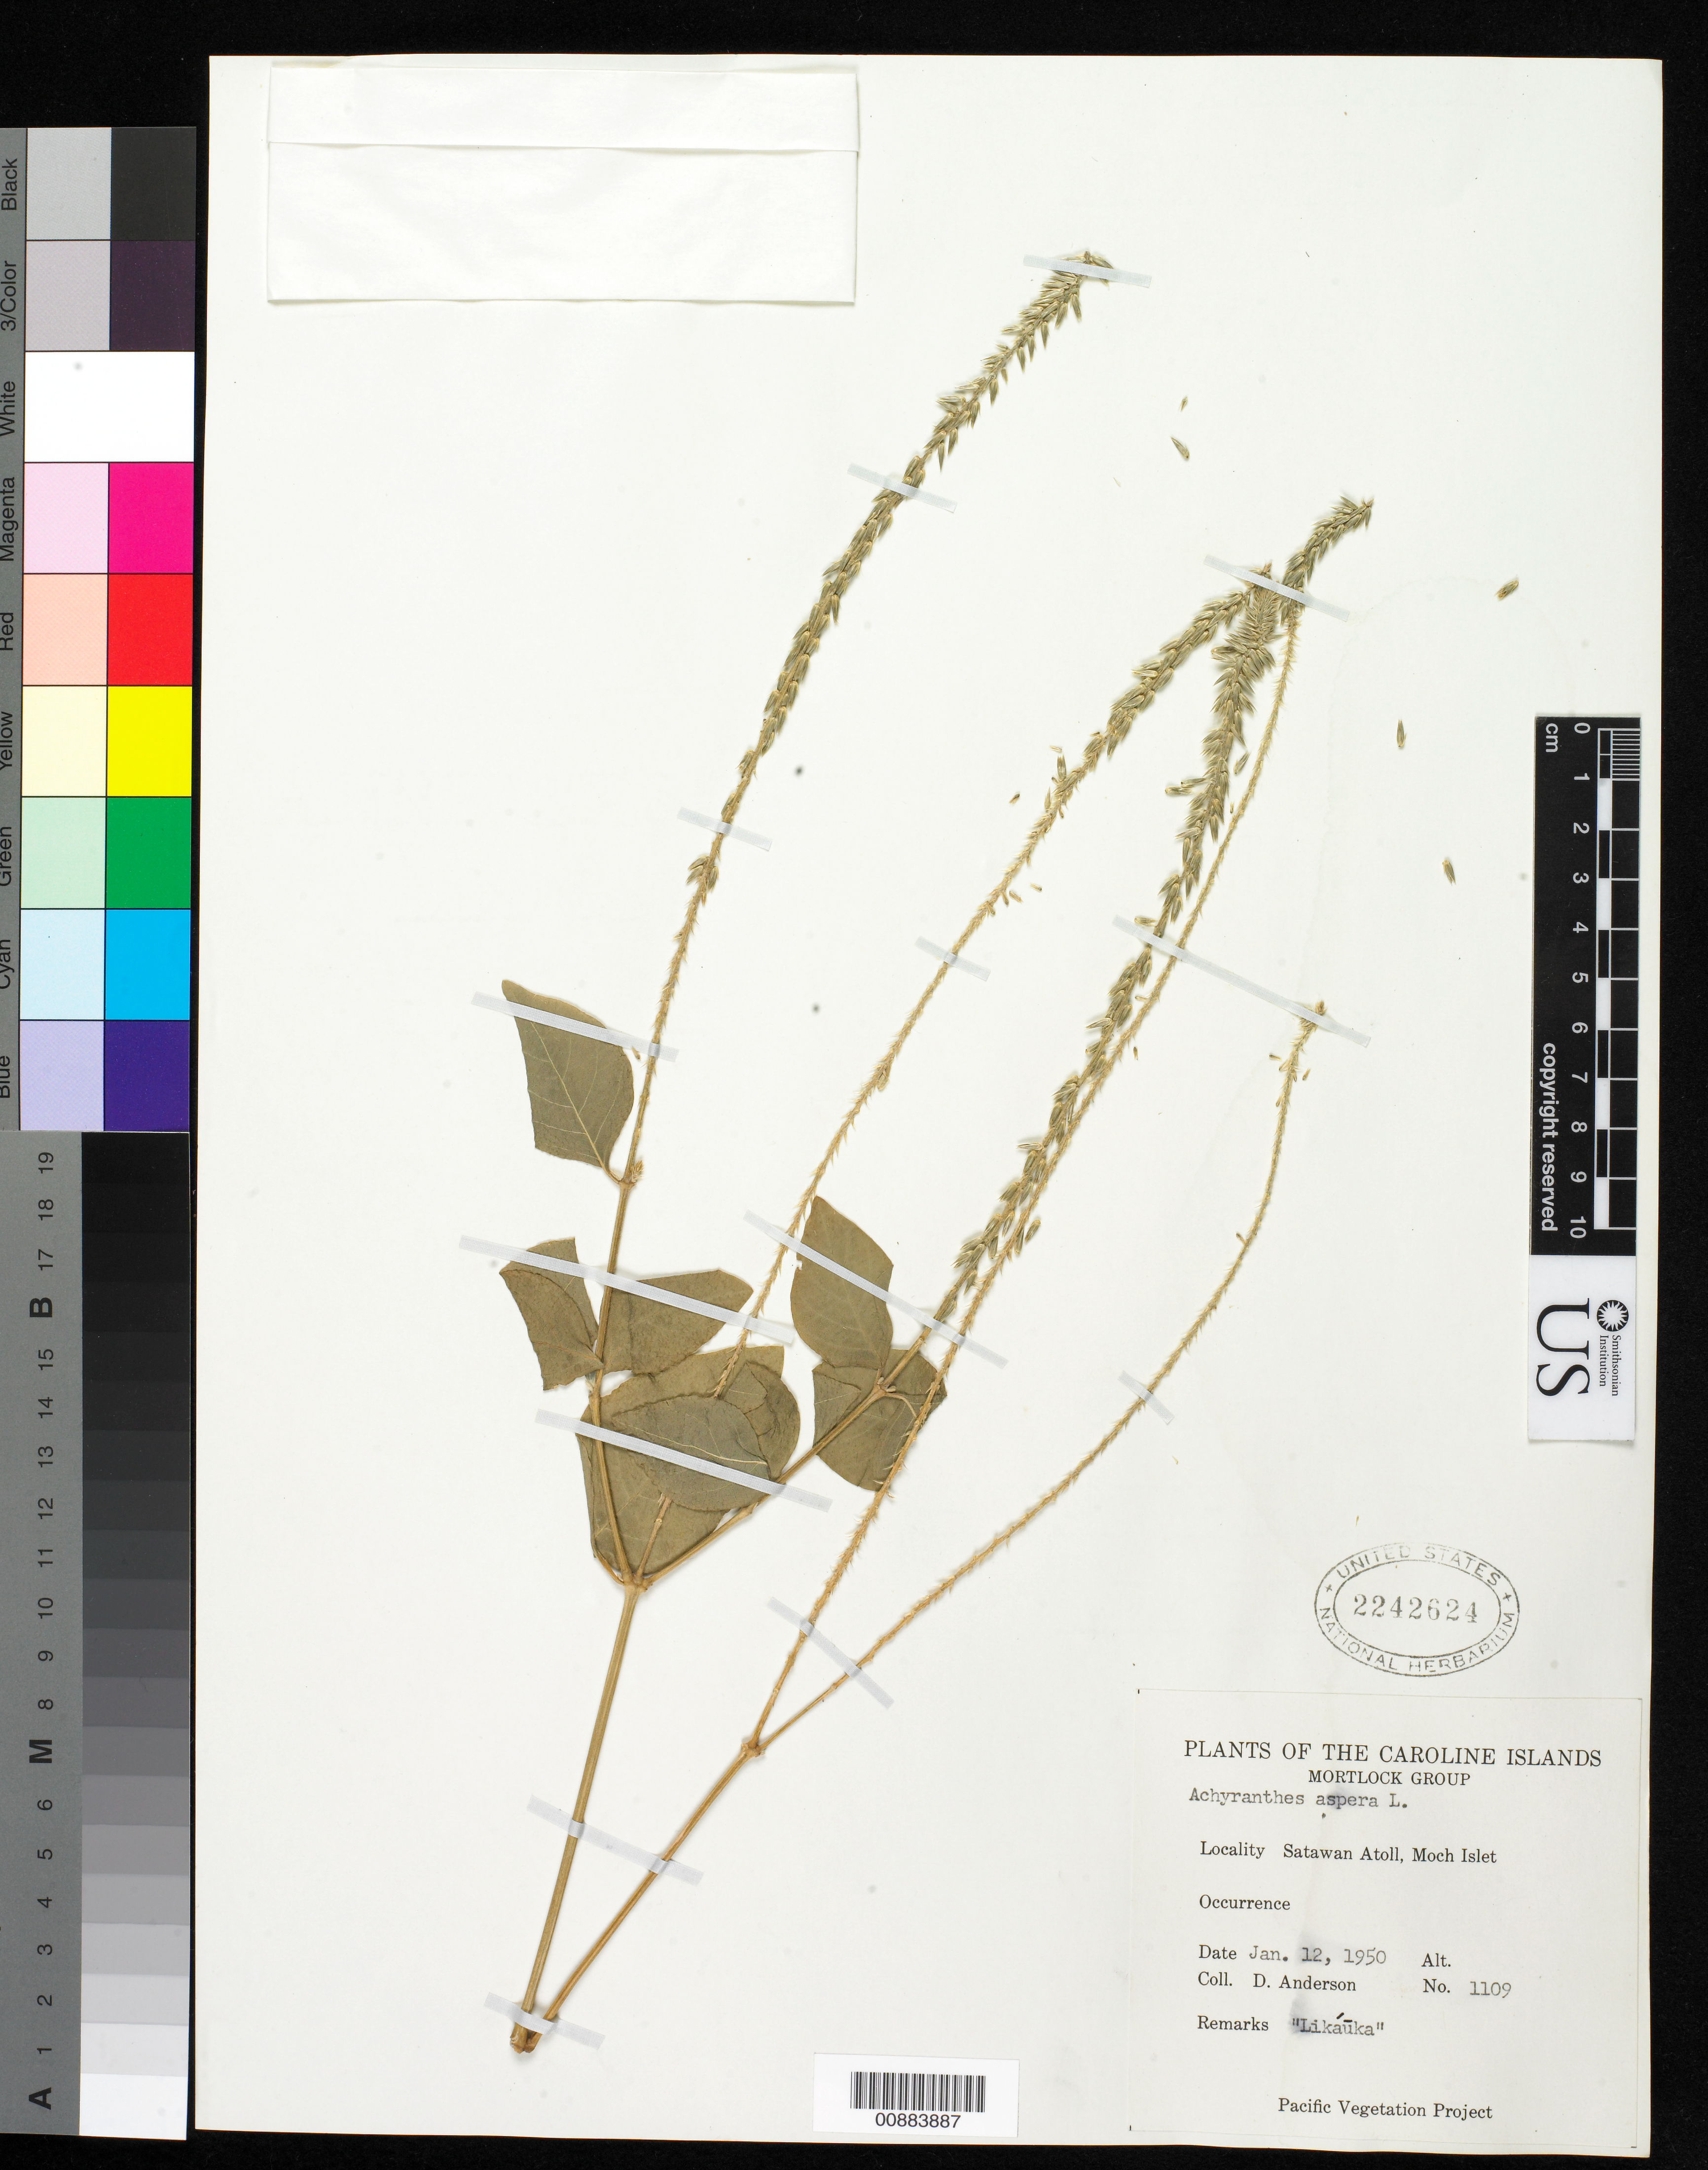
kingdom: Plantae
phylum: Tracheophyta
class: Magnoliopsida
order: Caryophyllales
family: Amaranthaceae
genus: Achyranthes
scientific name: Achyranthes aspera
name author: L.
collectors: D. Anderson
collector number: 1109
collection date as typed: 12 Jan 1950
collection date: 1950-01-12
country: Micronesia, Federated States of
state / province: Truk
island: Satawan Atoll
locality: Moch Islet.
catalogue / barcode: US 2242624